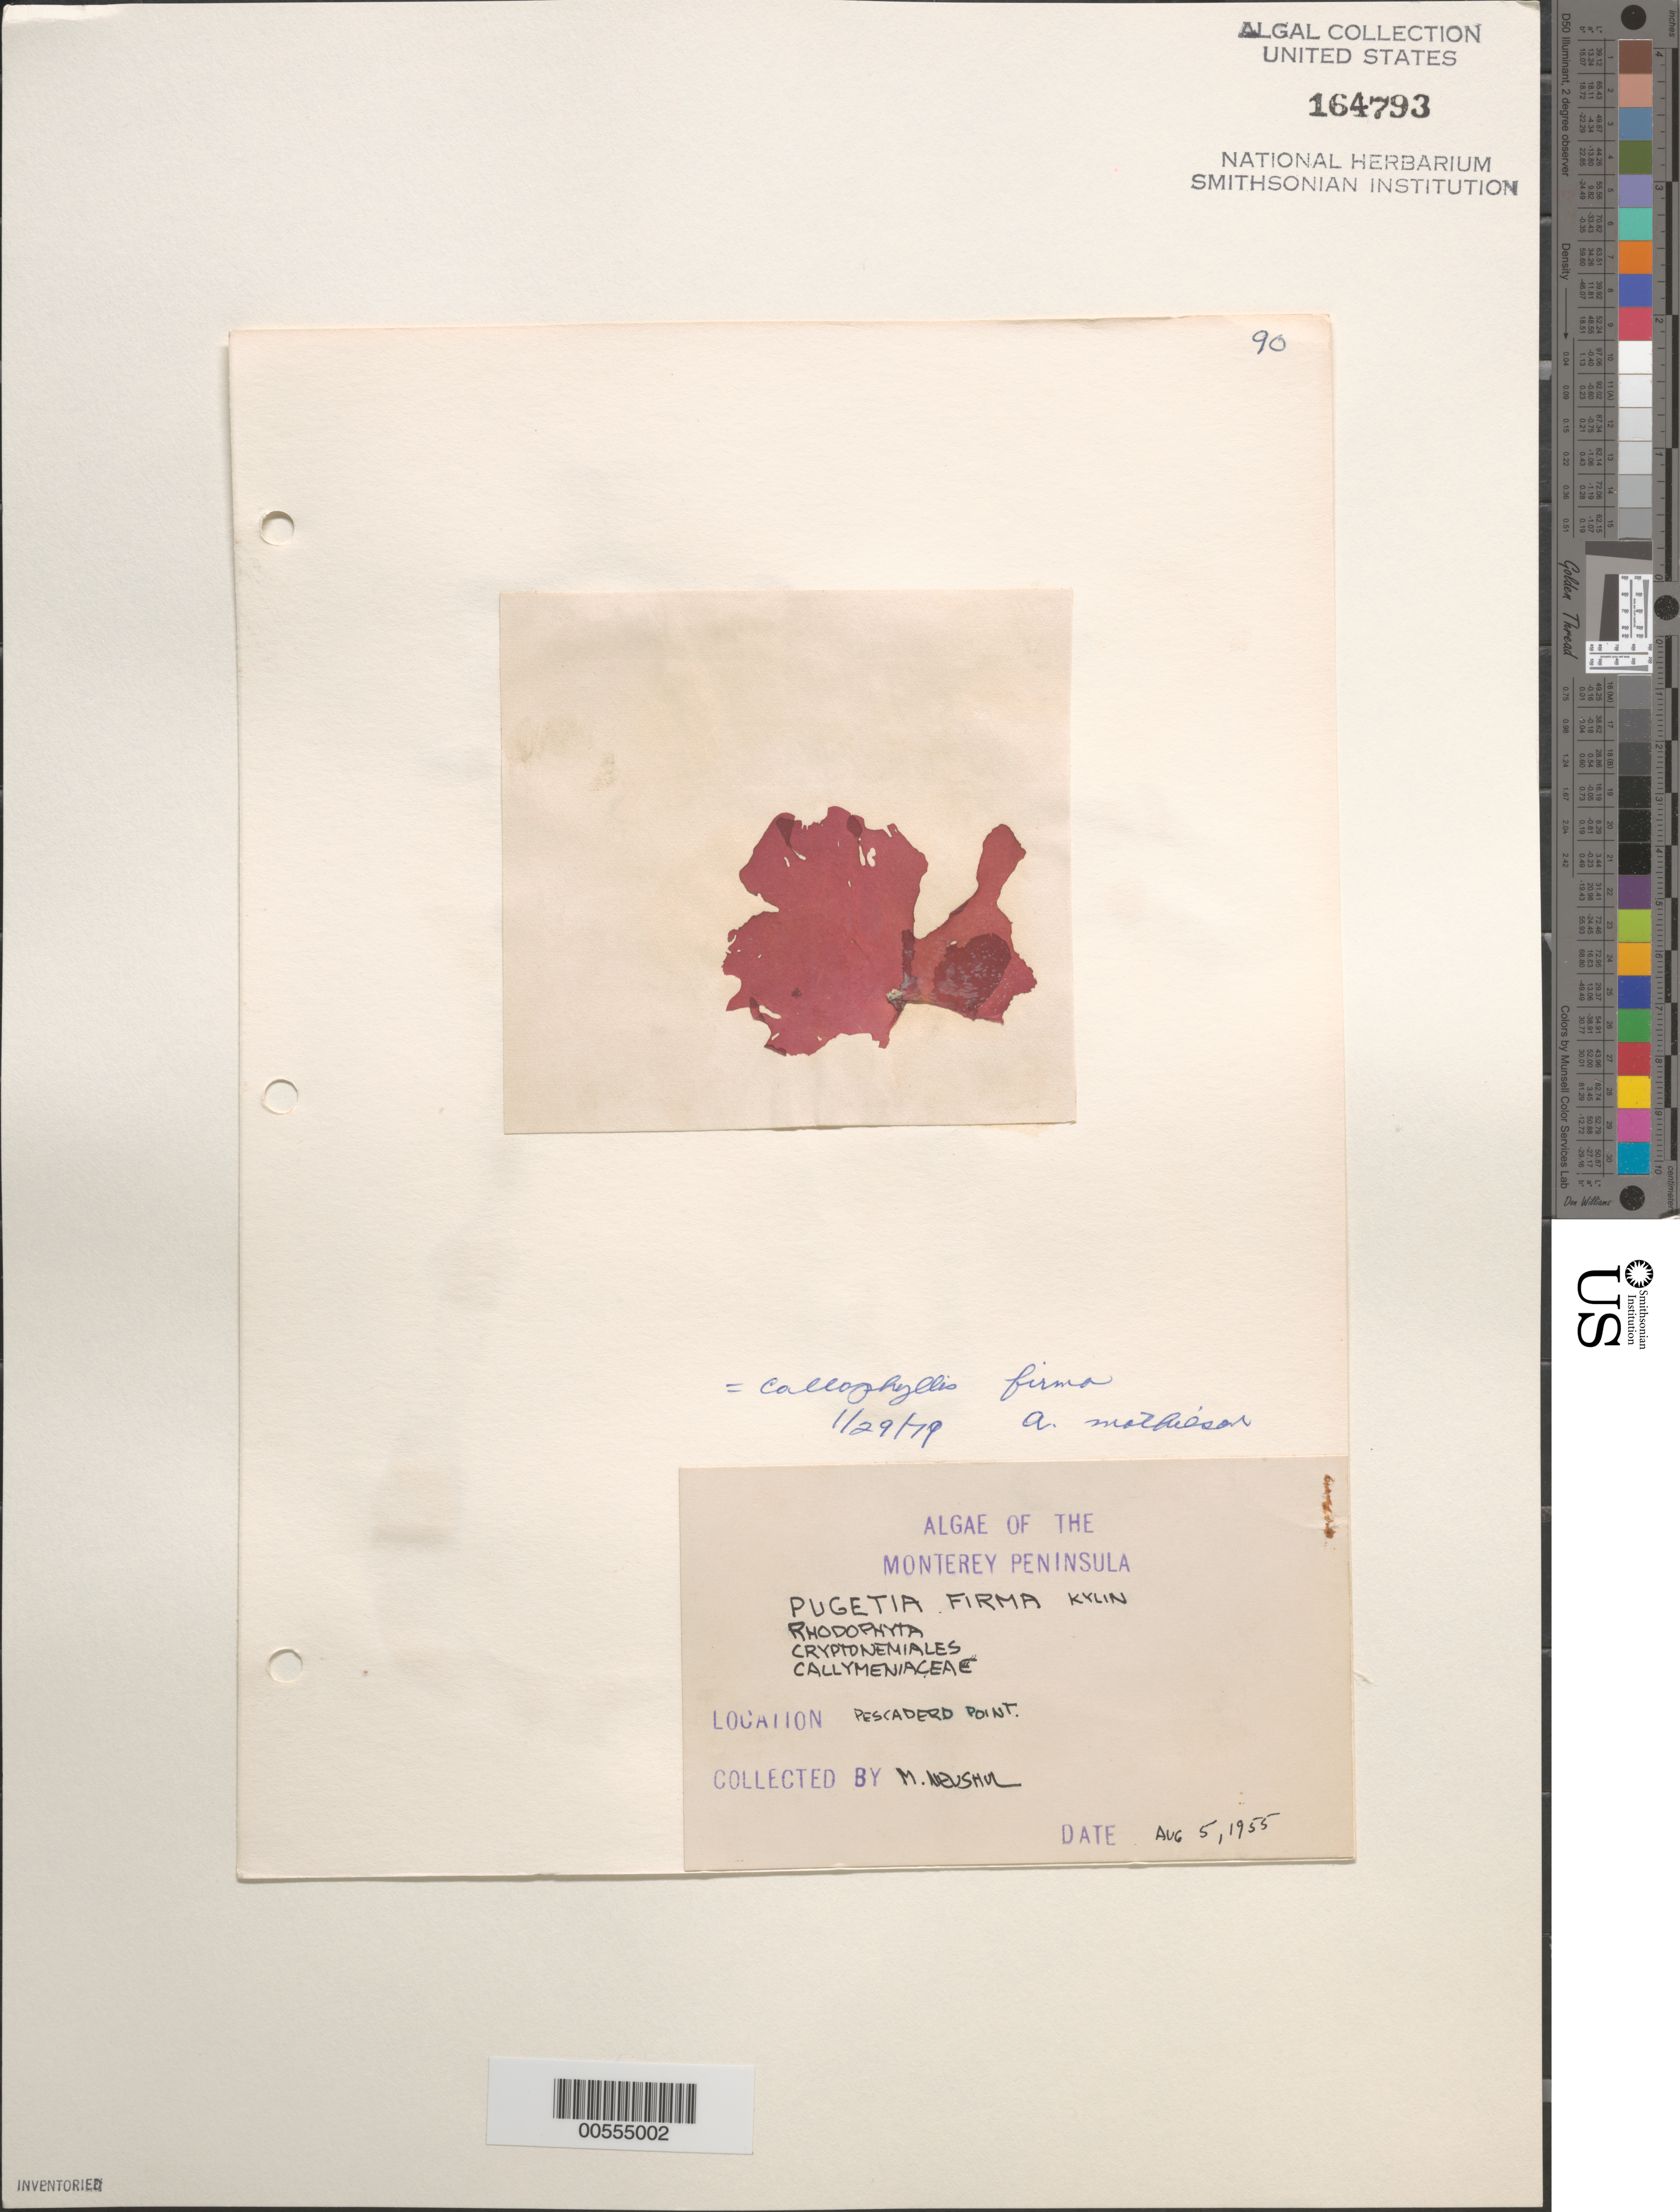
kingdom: Plantae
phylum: Rhodophyta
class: Florideophyceae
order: Gigartinales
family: Kallymeniaceae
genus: Salishia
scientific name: Salishia firma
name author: (Kylin) Clarkston & G.W. Saunders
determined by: Algae name updating Project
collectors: M. Neushul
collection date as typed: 05 Aug 1955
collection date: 1955-08-05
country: United States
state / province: California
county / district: Monterey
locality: Pescadero Point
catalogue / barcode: US 164793